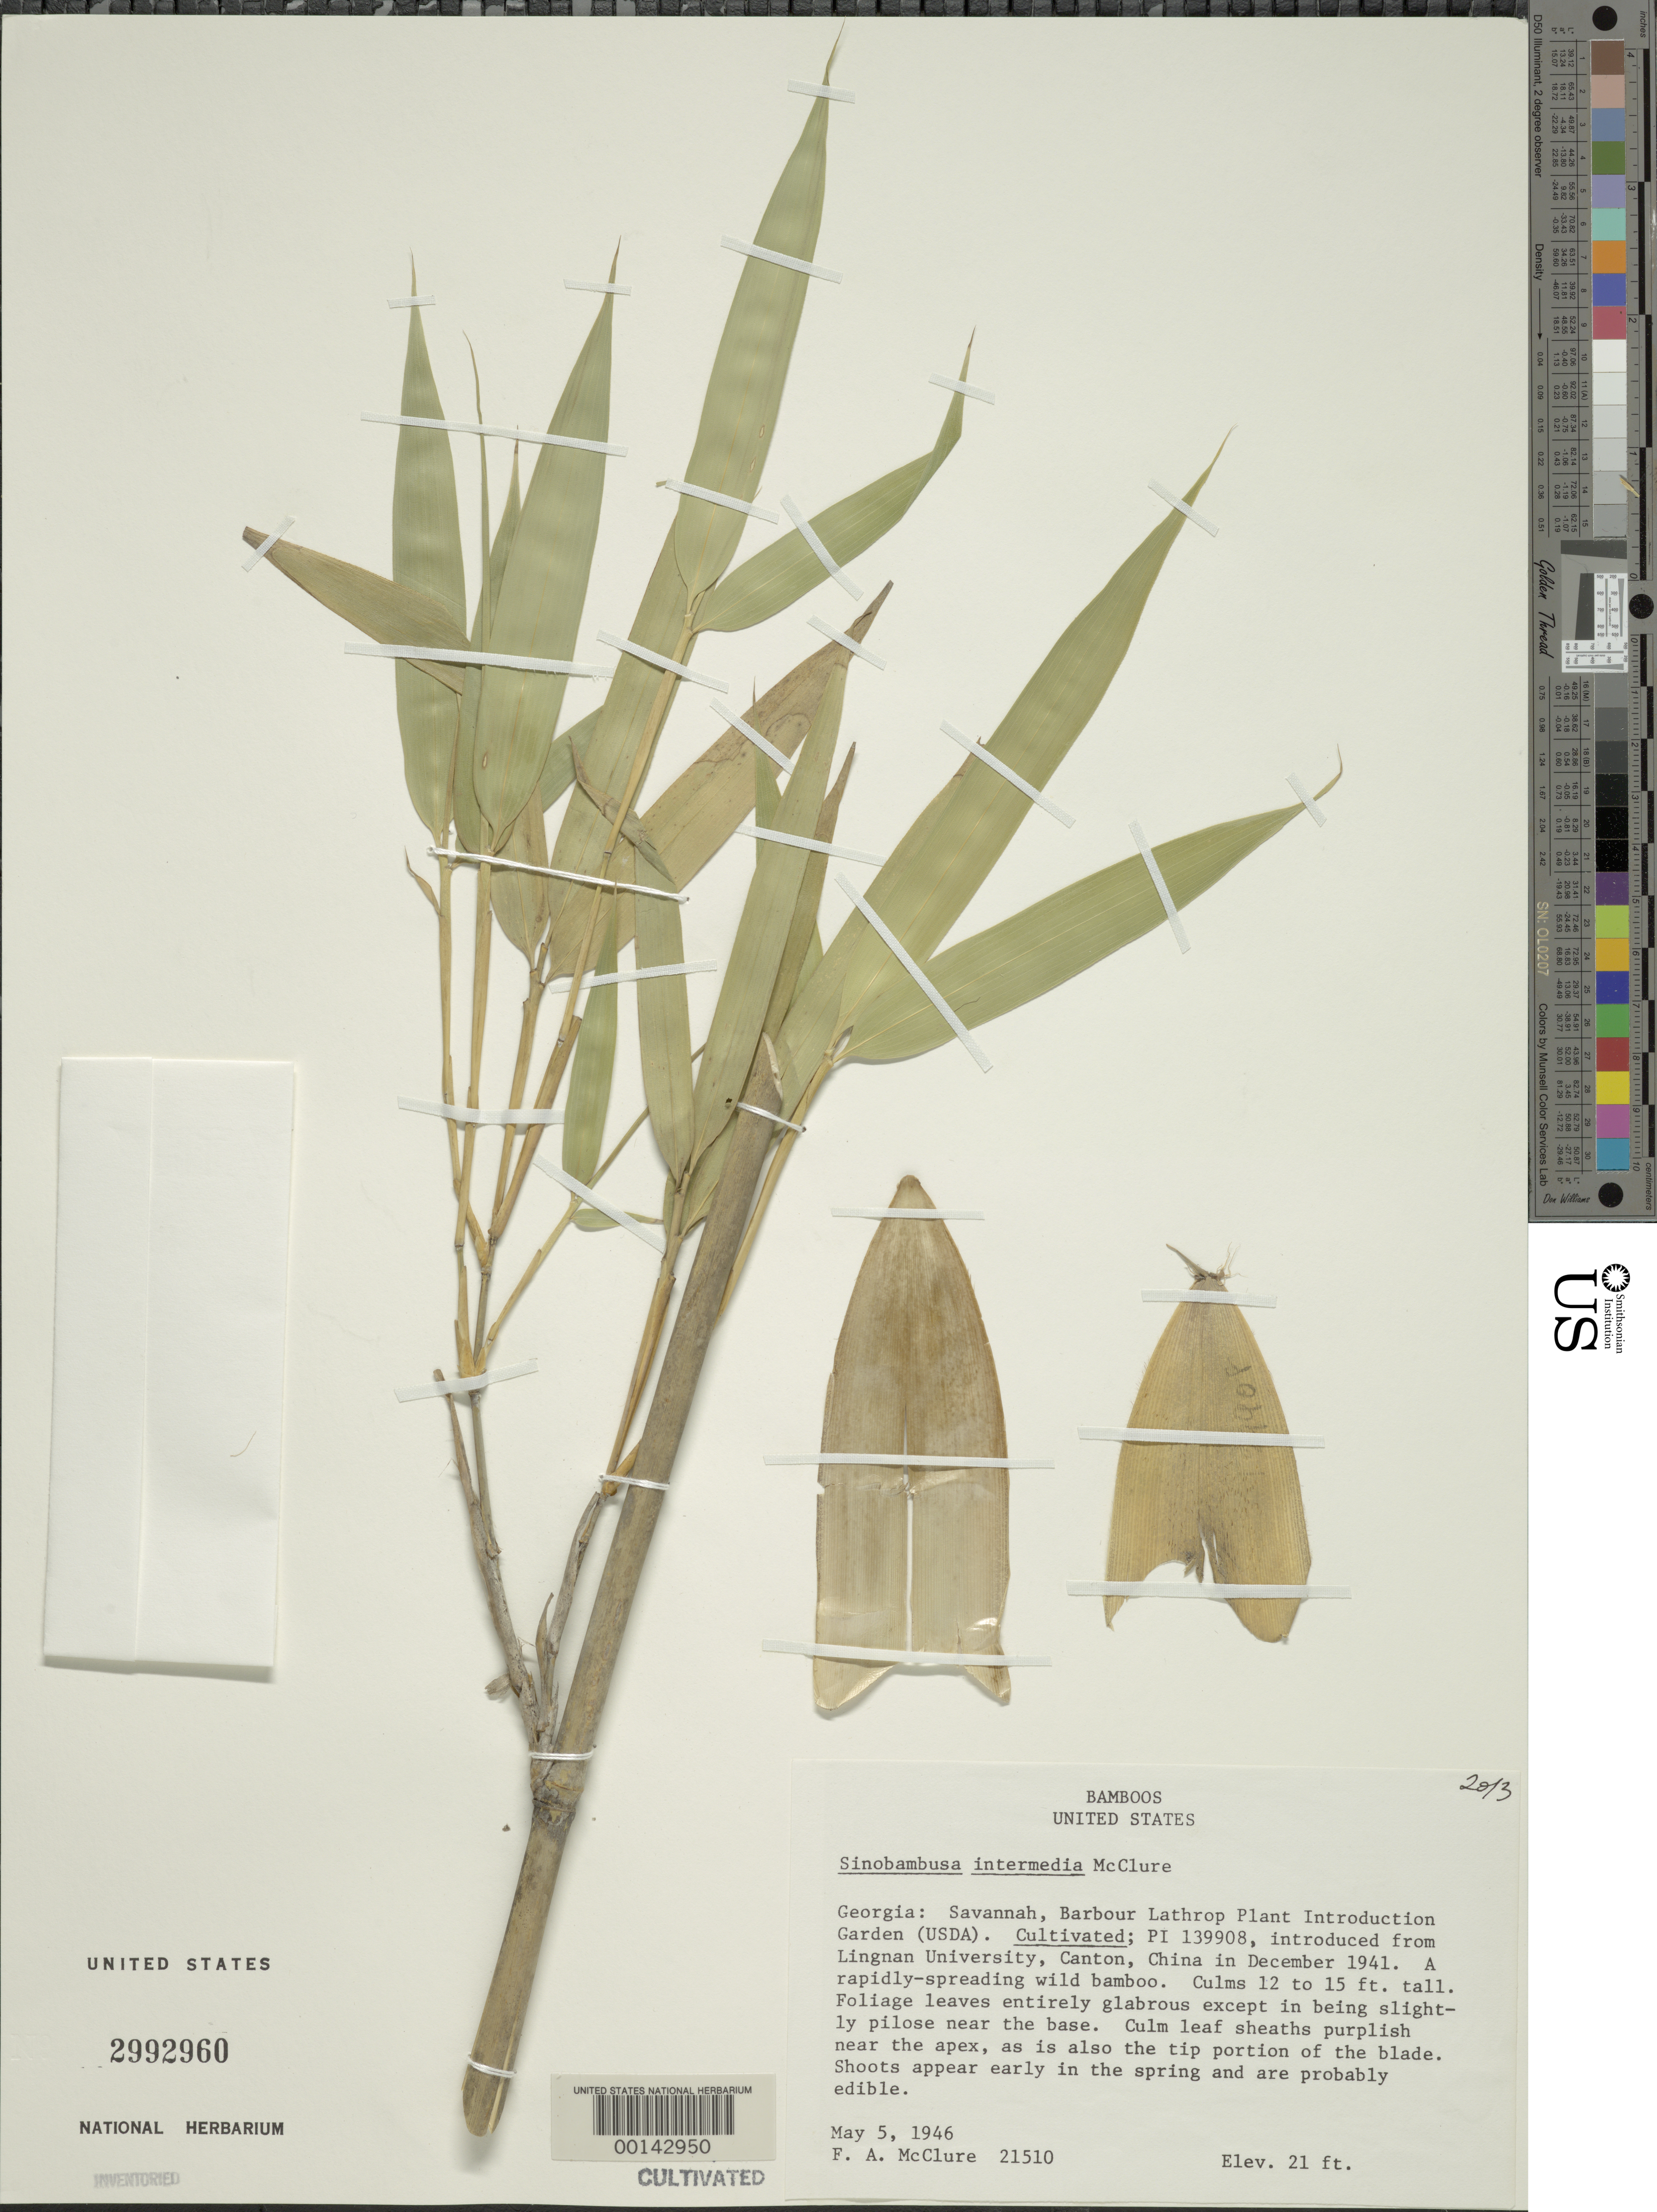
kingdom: Plantae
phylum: Tracheophyta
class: Liliopsida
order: Poales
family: Poaceae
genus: Sinobambusa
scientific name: Sinobambusa intermedia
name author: McClure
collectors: F. A. McClure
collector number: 21510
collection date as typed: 05 May 1946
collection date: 1946-05-05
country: United States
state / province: Georgia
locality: Savannah, Barbour Lathrop Plant Introduction Garden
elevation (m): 6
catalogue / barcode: US 2992960